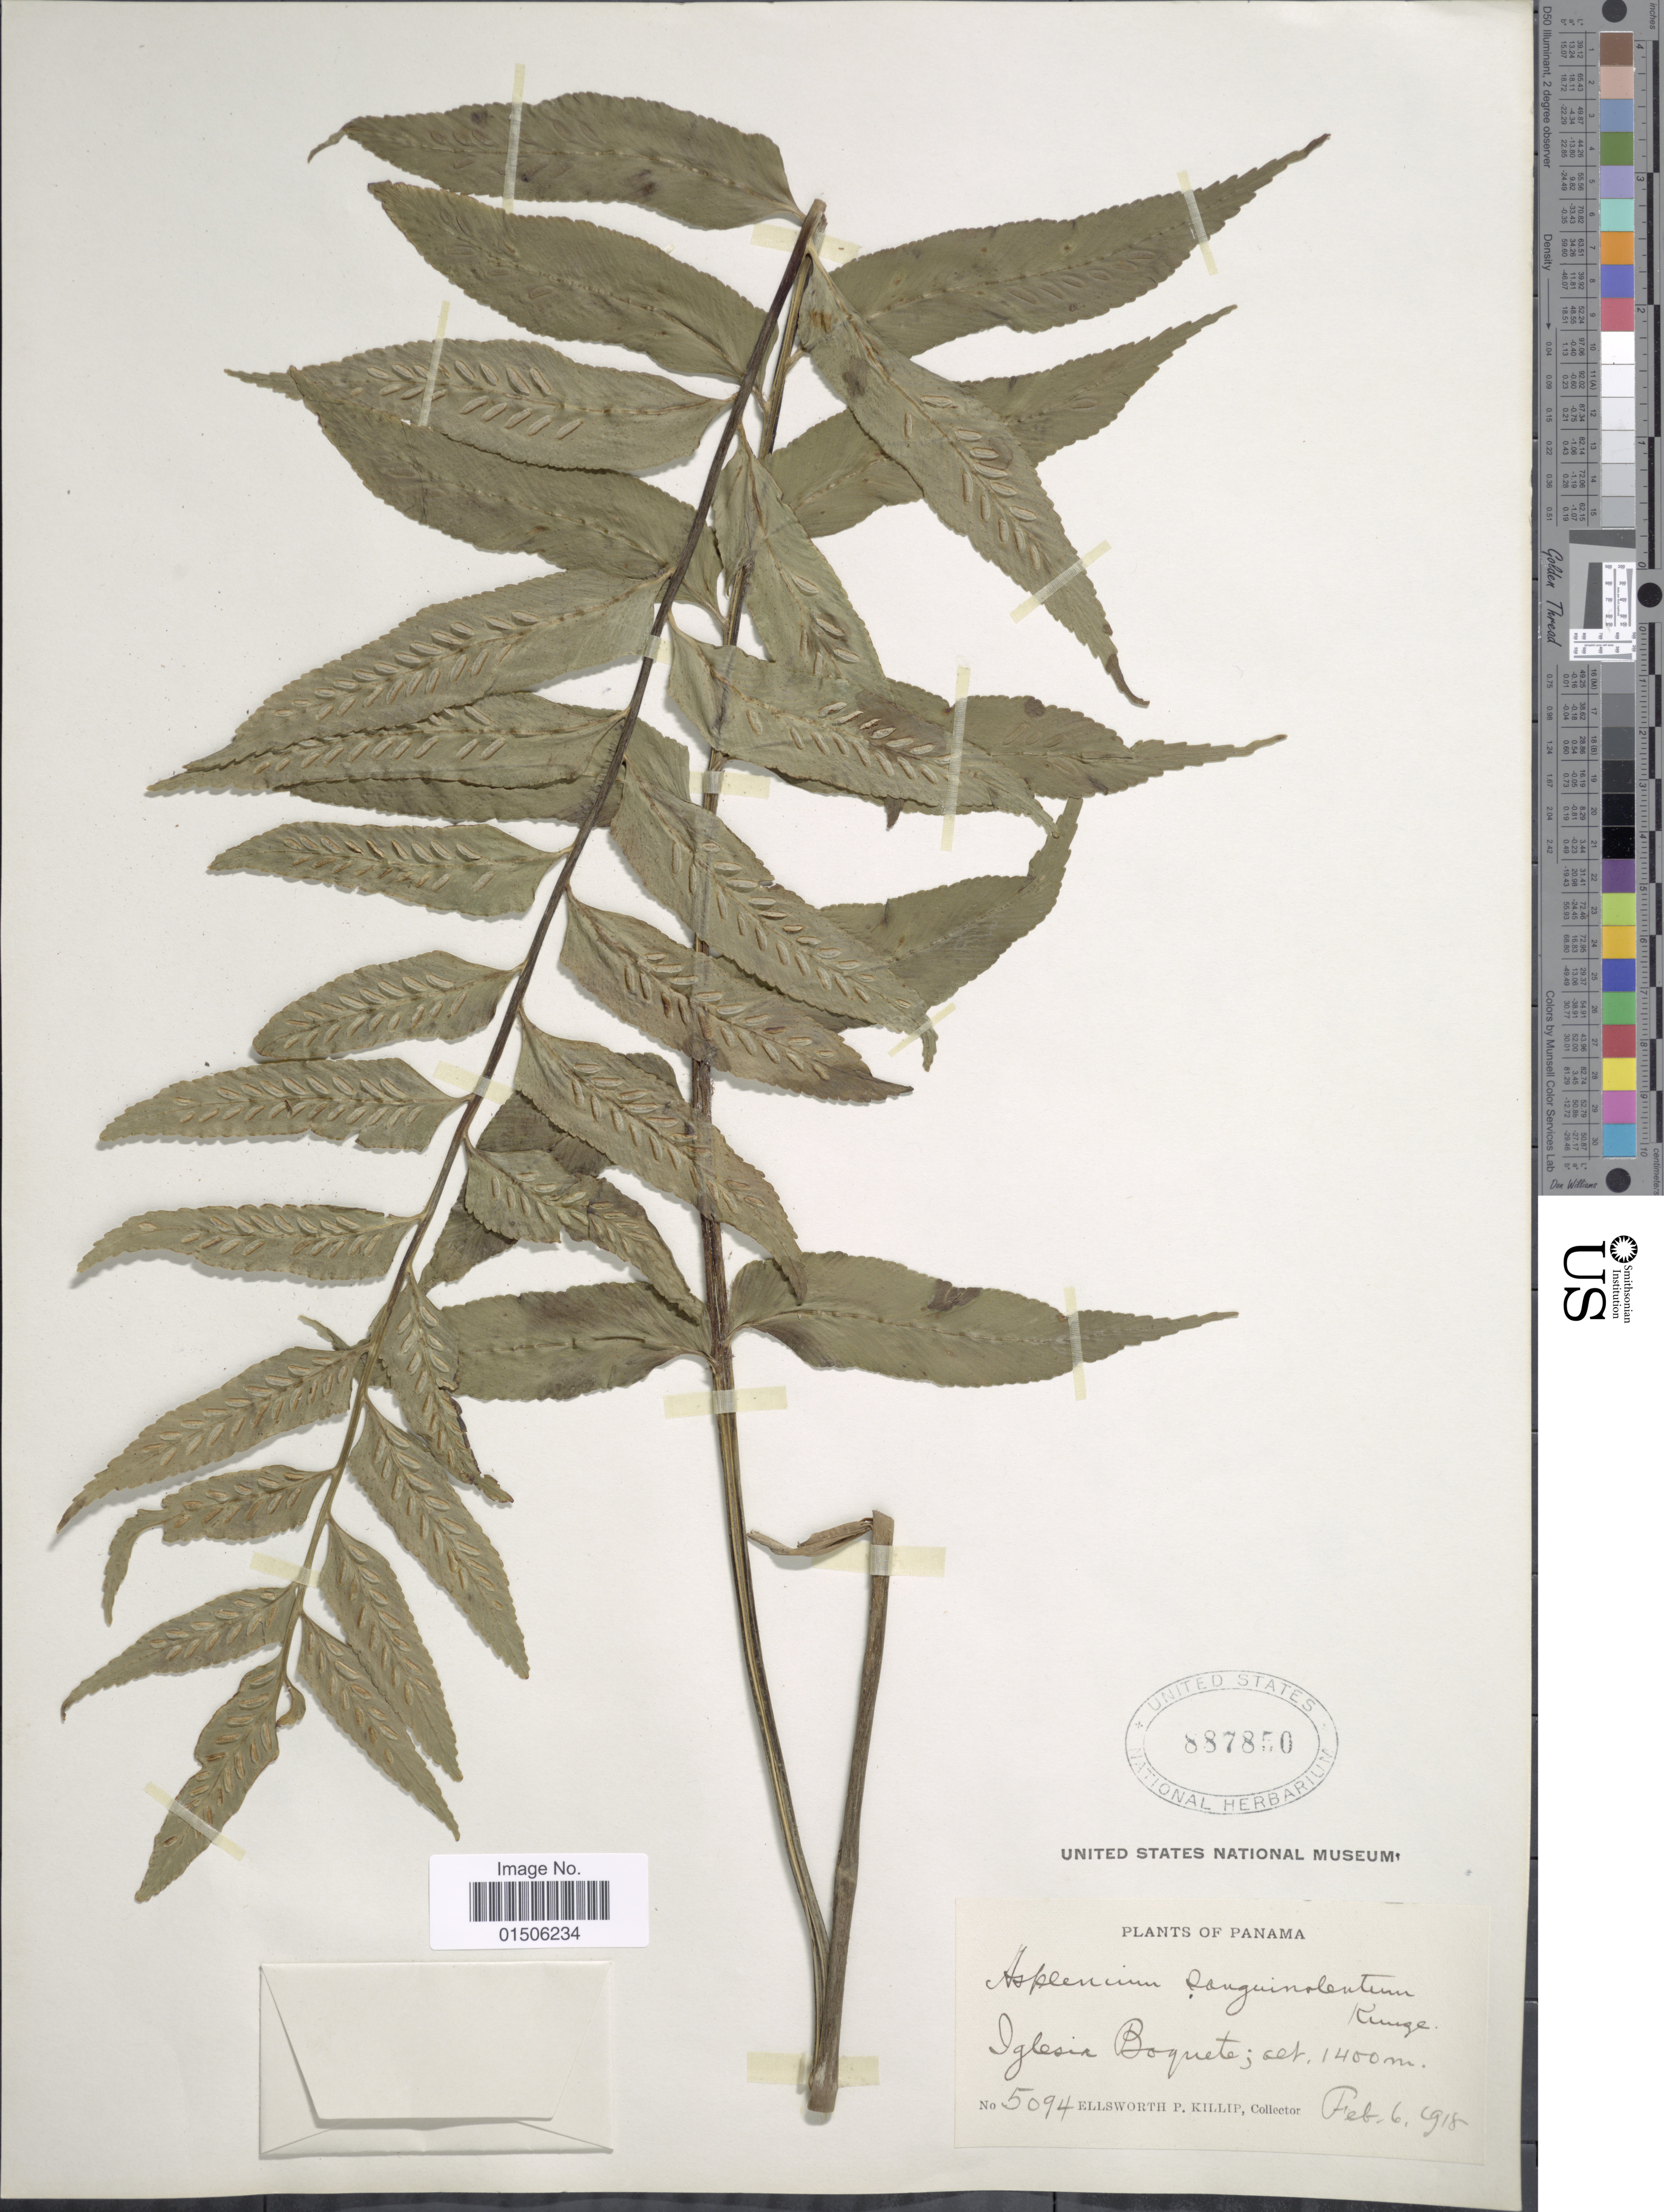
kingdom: Plantae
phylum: Tracheophyta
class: Polypodiopsida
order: Polypodiales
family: Aspleniaceae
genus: Asplenium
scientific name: Asplenium feei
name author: Kunze ex Fée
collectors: E. P. Killip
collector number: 5094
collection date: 1918-02-06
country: Panama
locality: Iglesia Boqueta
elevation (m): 1400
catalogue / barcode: US 887850